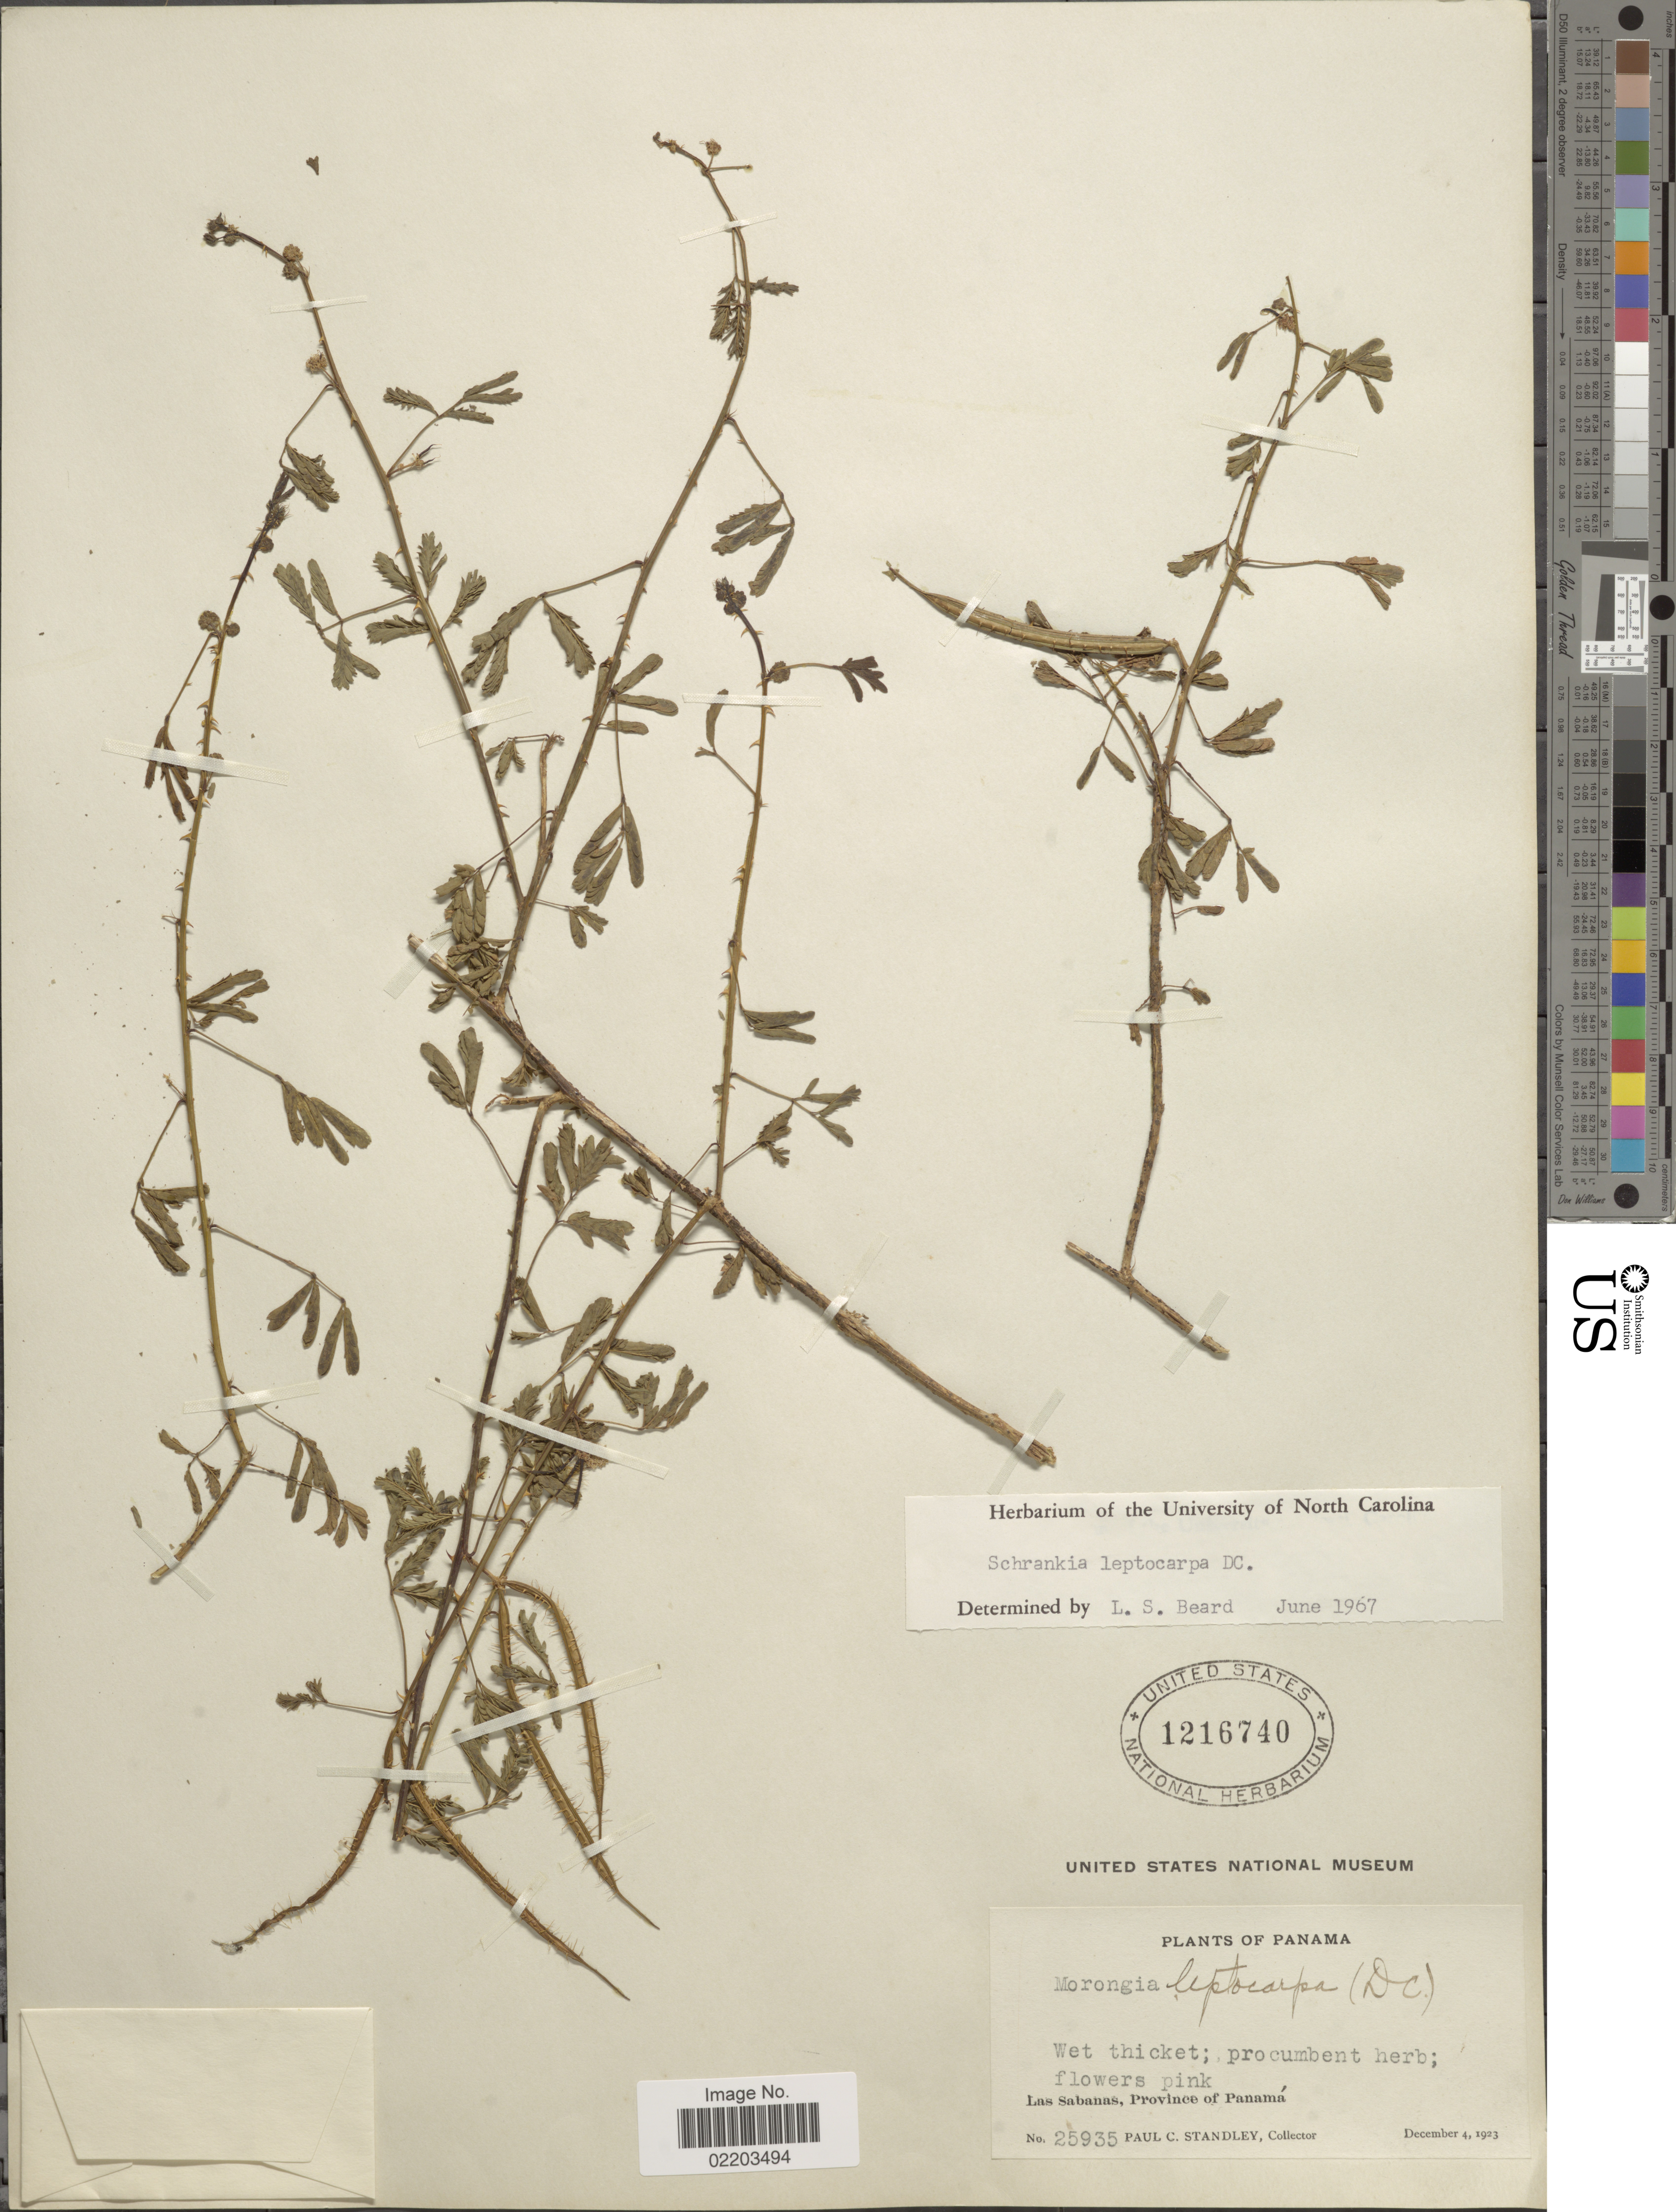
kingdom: Plantae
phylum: Tracheophyta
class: Magnoliopsida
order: Fabales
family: Fabaceae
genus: Mimosa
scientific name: Mimosa candollei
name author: R. Grether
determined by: Strong, Mark T., (BOT), Smithsonian Institution - National Museum of Natural History (UNITED STATES)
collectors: P. C. Standley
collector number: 25935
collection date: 1923-12-04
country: Panama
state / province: Panamá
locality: Wet thicket; Las Sabanas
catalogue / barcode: US 1216740